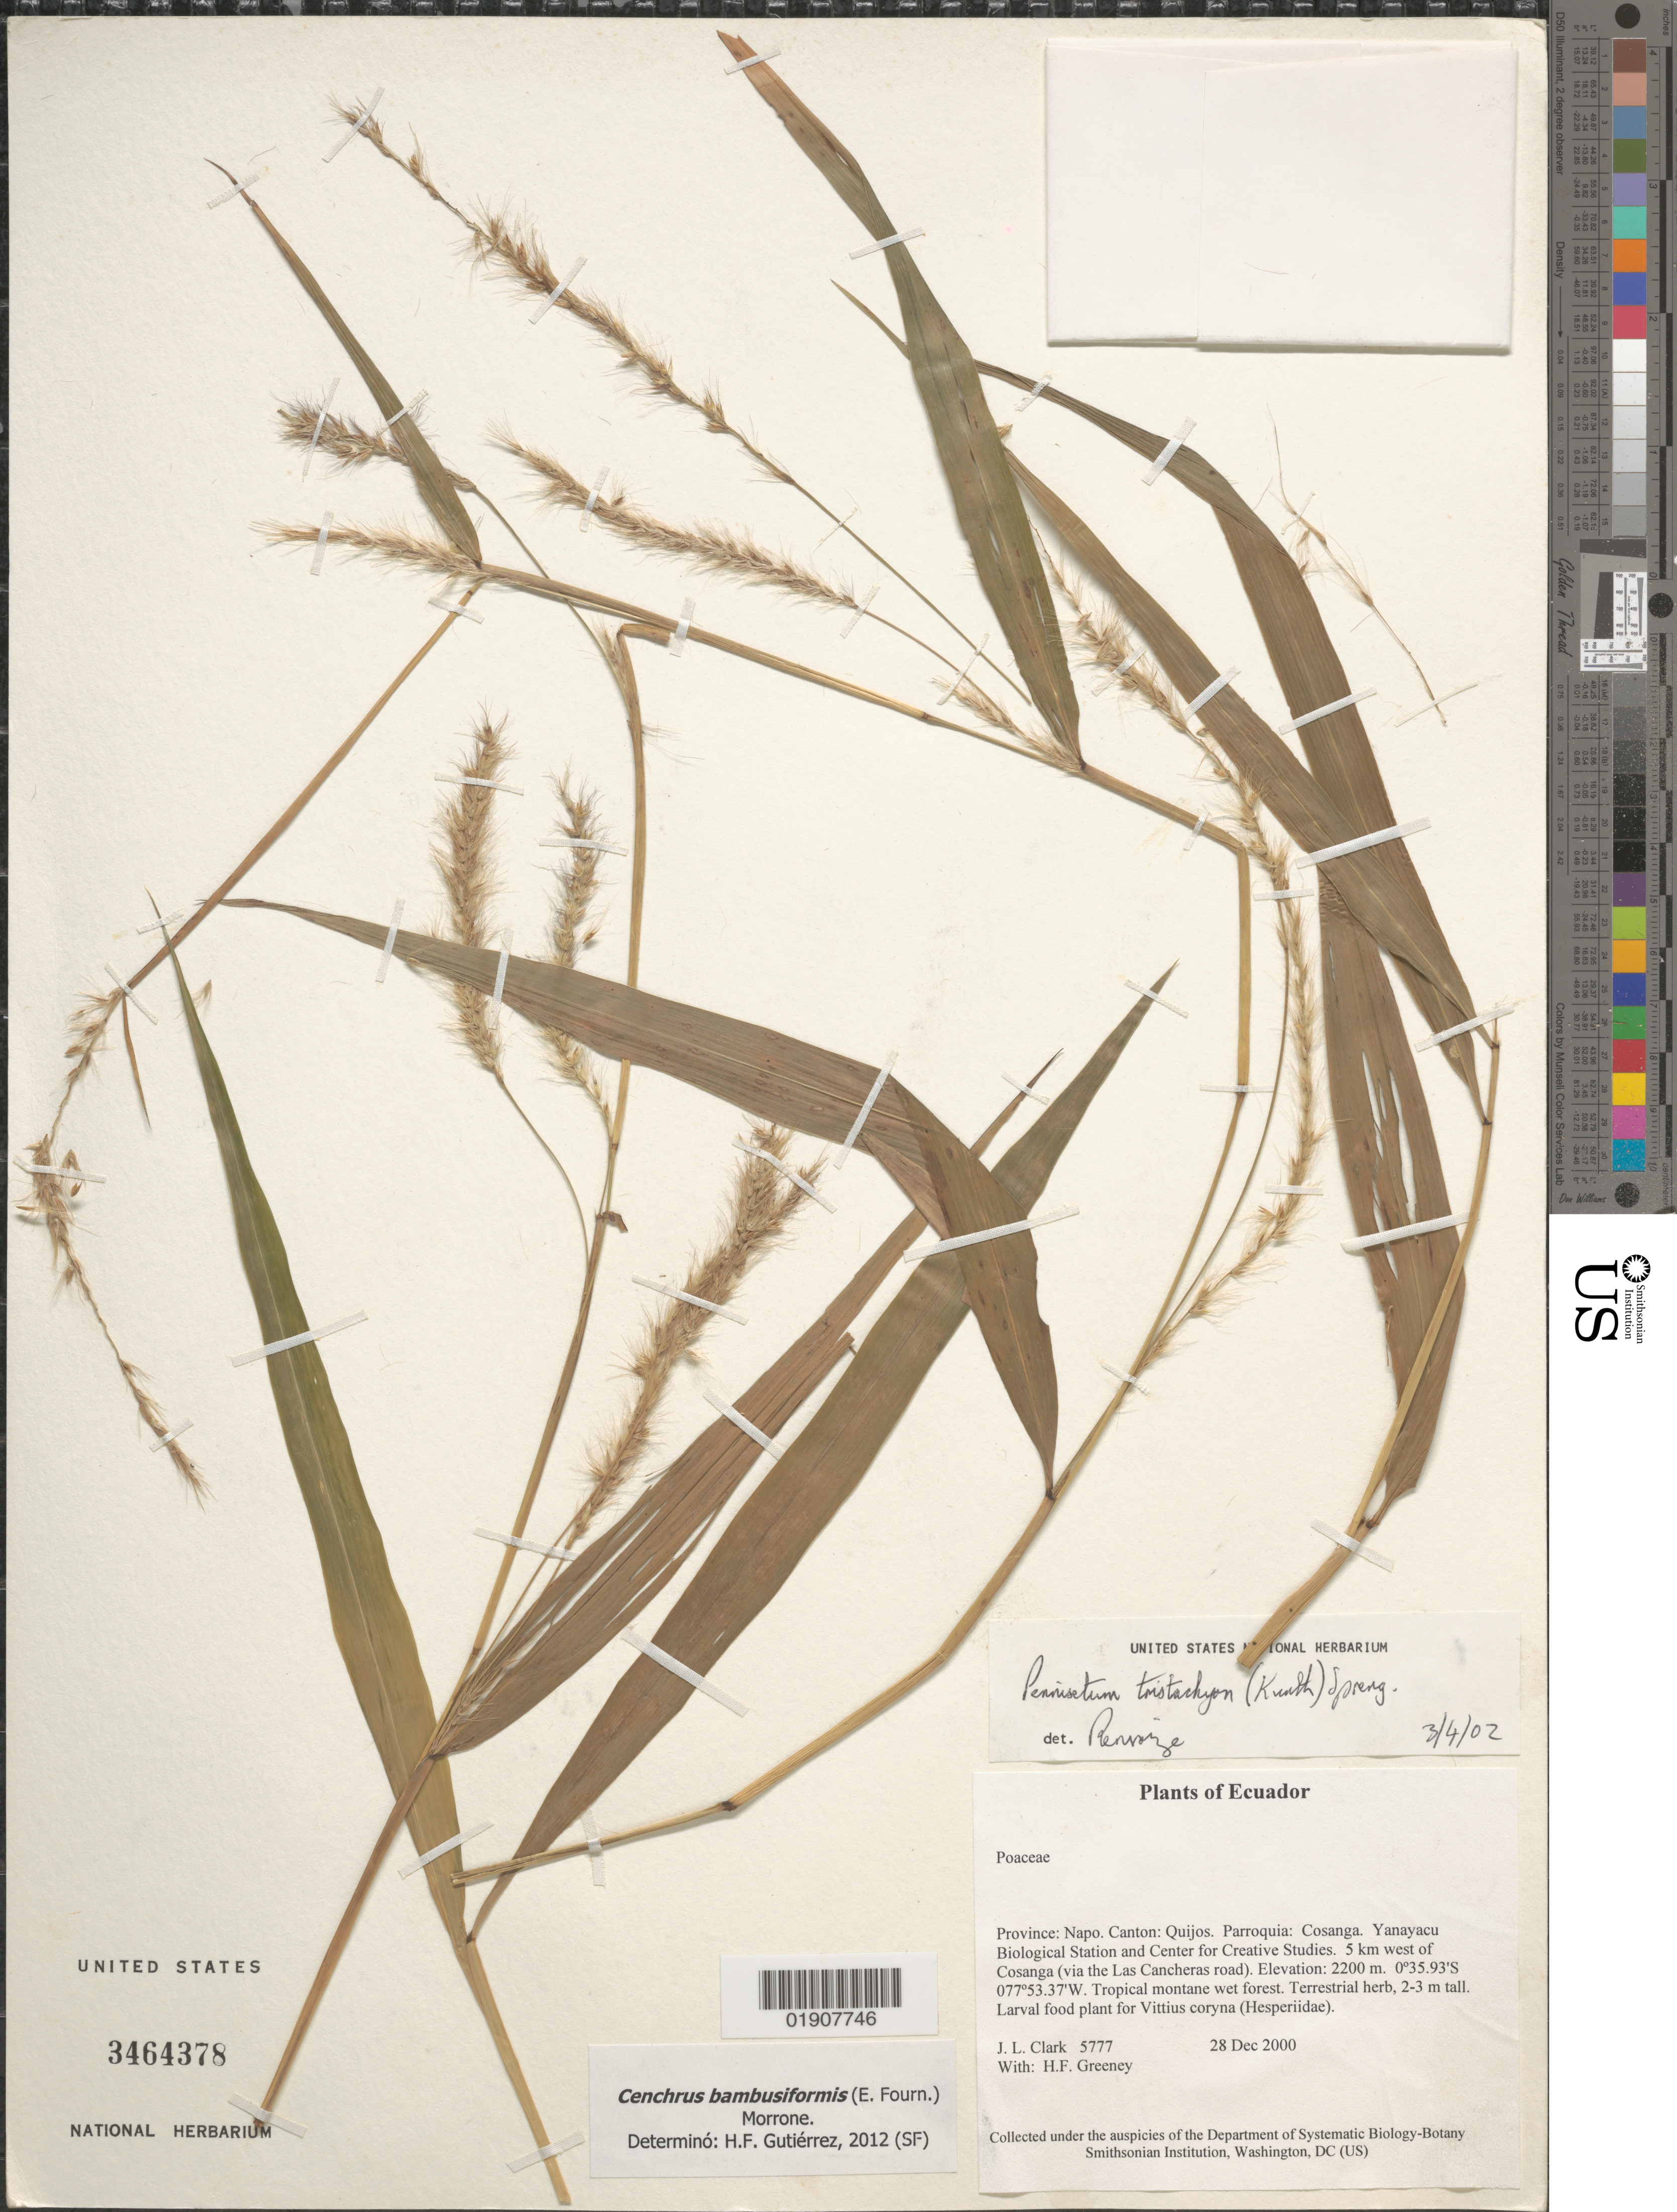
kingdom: Plantae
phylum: Tracheophyta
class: Liliopsida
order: Poales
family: Poaceae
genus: Cenchrus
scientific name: Cenchrus bambusiformis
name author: (E. Fourn.) Morrone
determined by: Gutiérrez, H. F.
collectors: J. L. Clark & H. Greeney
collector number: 5777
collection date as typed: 28 Dec 2000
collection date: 2000-12-28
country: Ecuador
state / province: Napo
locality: Cantón: Quijos. Parroquia: Cosanga. Yanayacu Biological Station and Center for Creative Studies. 5 km west of Cosanga (via the Las Cancheras road).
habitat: Tropical montane wet forest.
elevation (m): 2200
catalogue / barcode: US 3464378